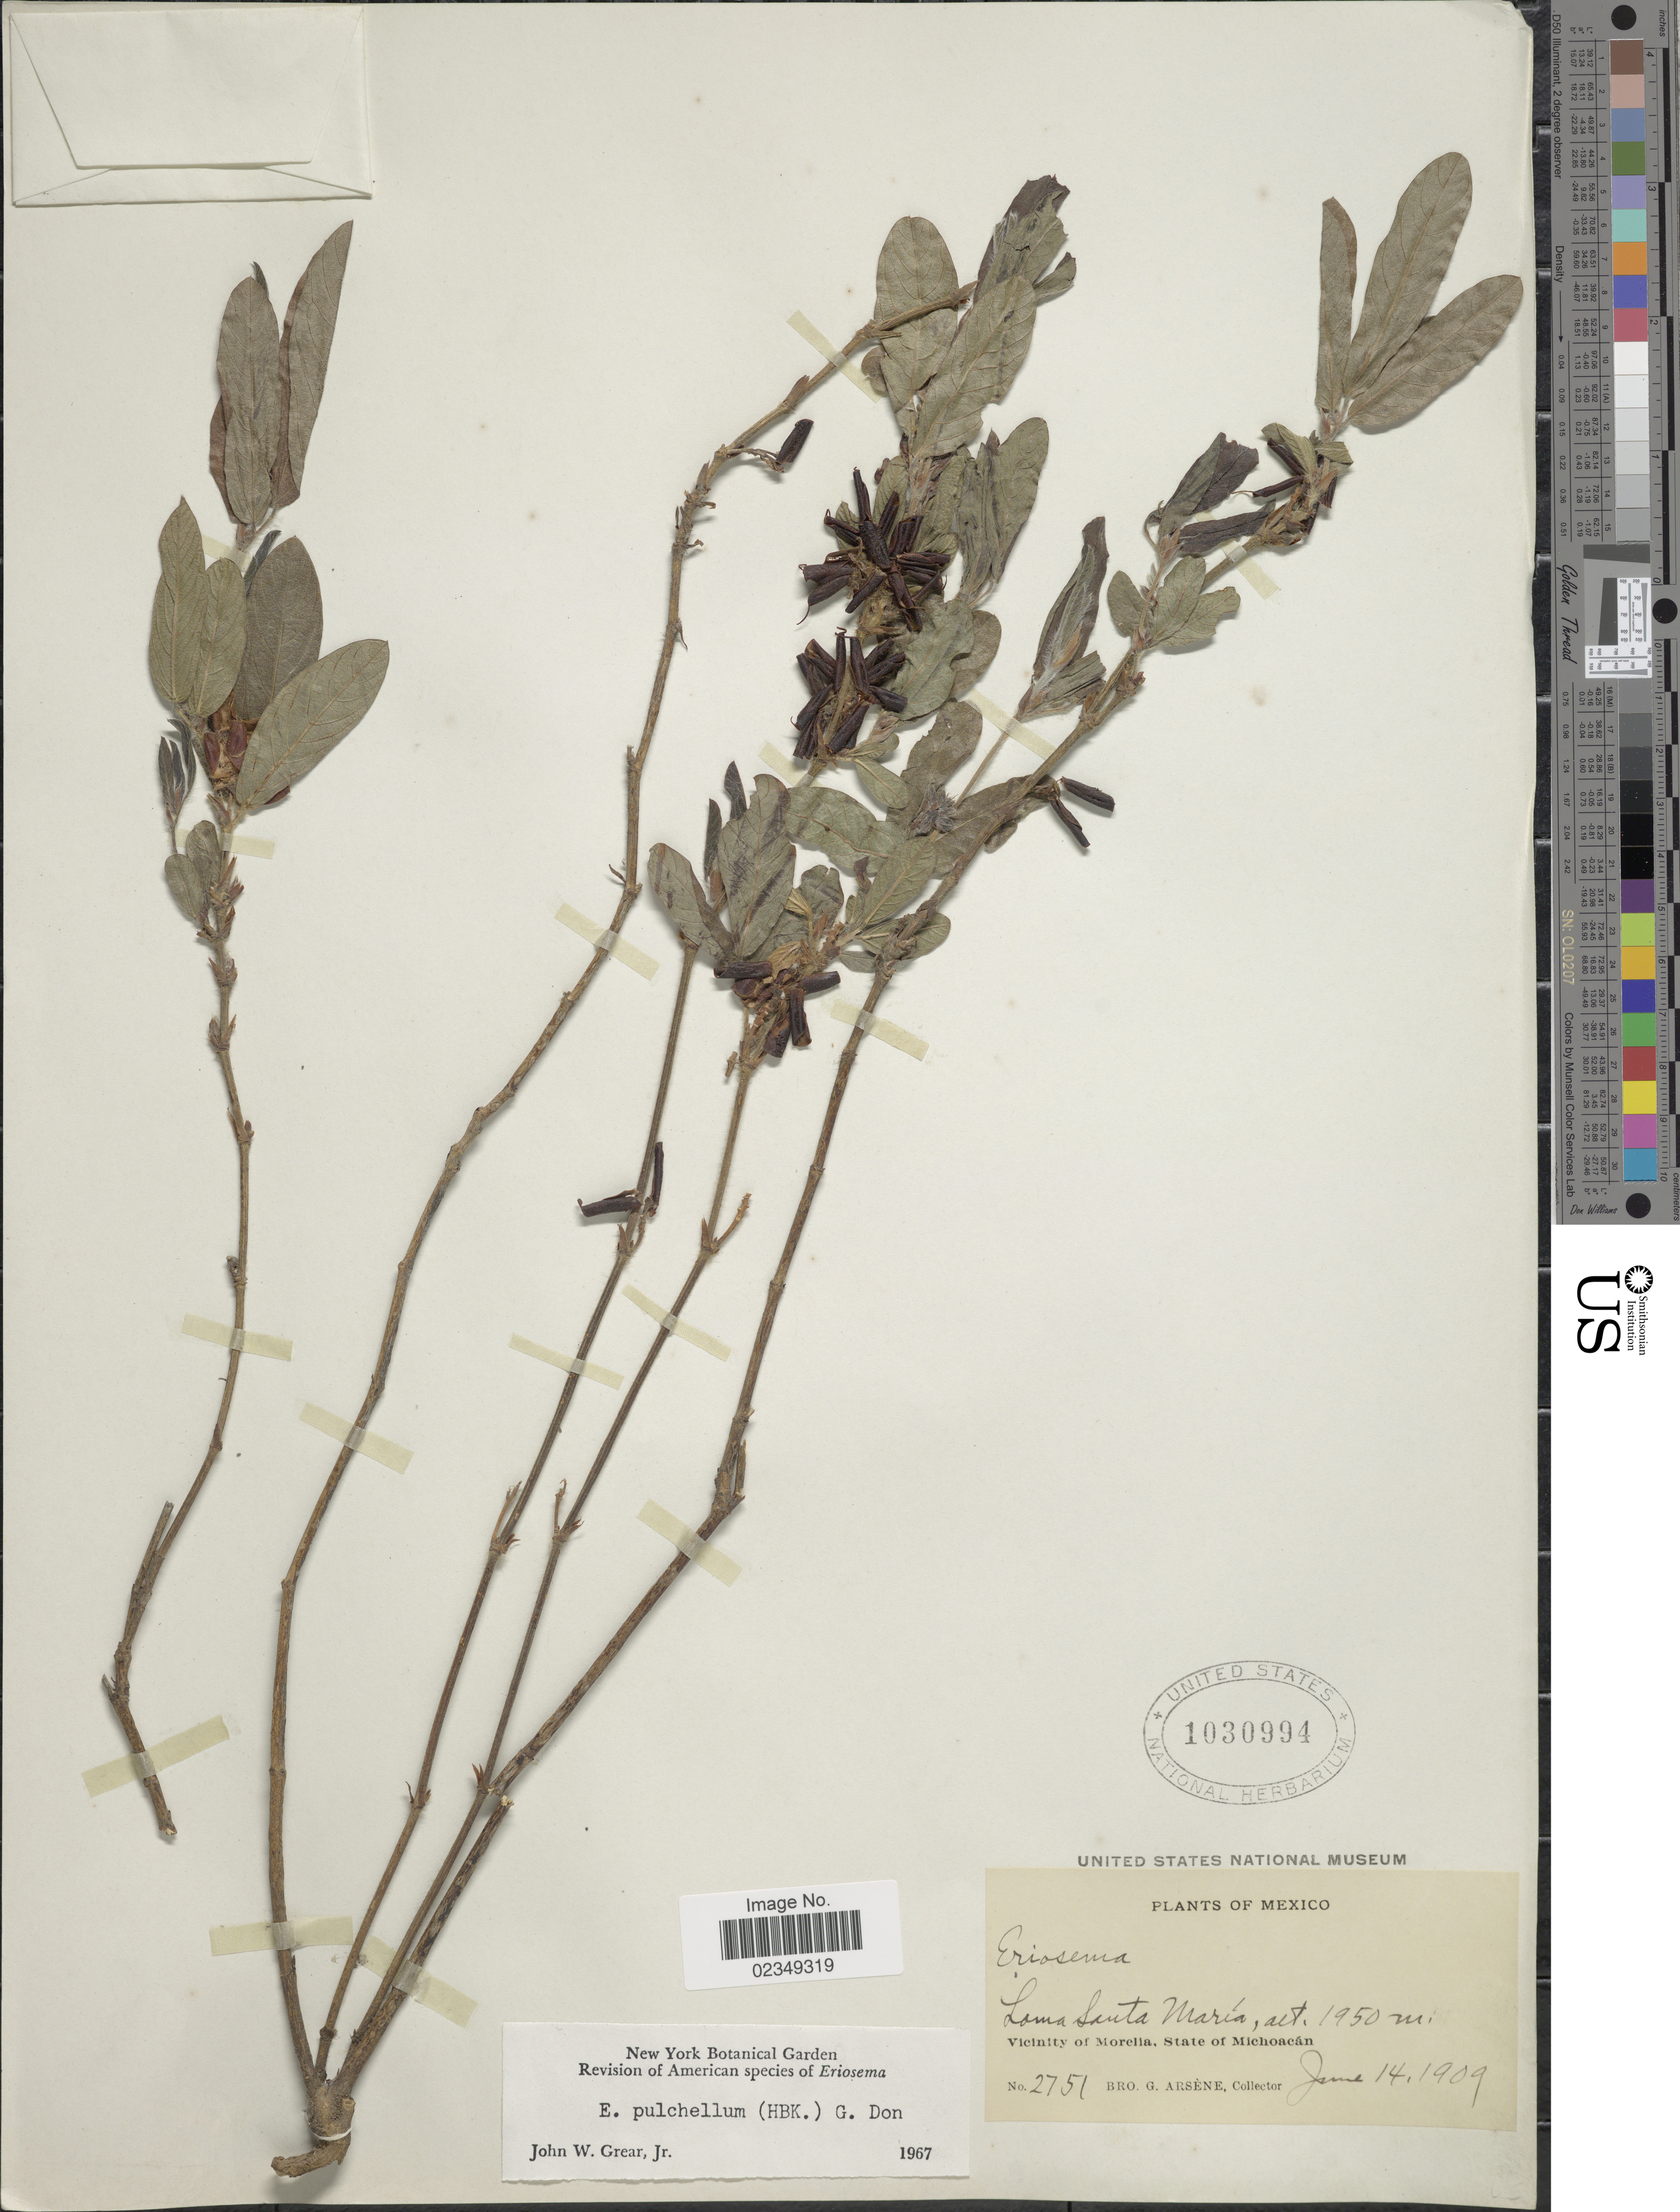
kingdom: Plantae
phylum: Tracheophyta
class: Magnoliopsida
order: Fabales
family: Fabaceae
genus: Eriosema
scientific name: Eriosema pulchellum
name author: (Kunth) G. Don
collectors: Bro. G. Arsène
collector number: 2751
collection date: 1909-06-14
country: Mexico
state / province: Michoacán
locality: Loma Santa Maria. Vicinity of Morelia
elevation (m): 1950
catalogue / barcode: US 1030994